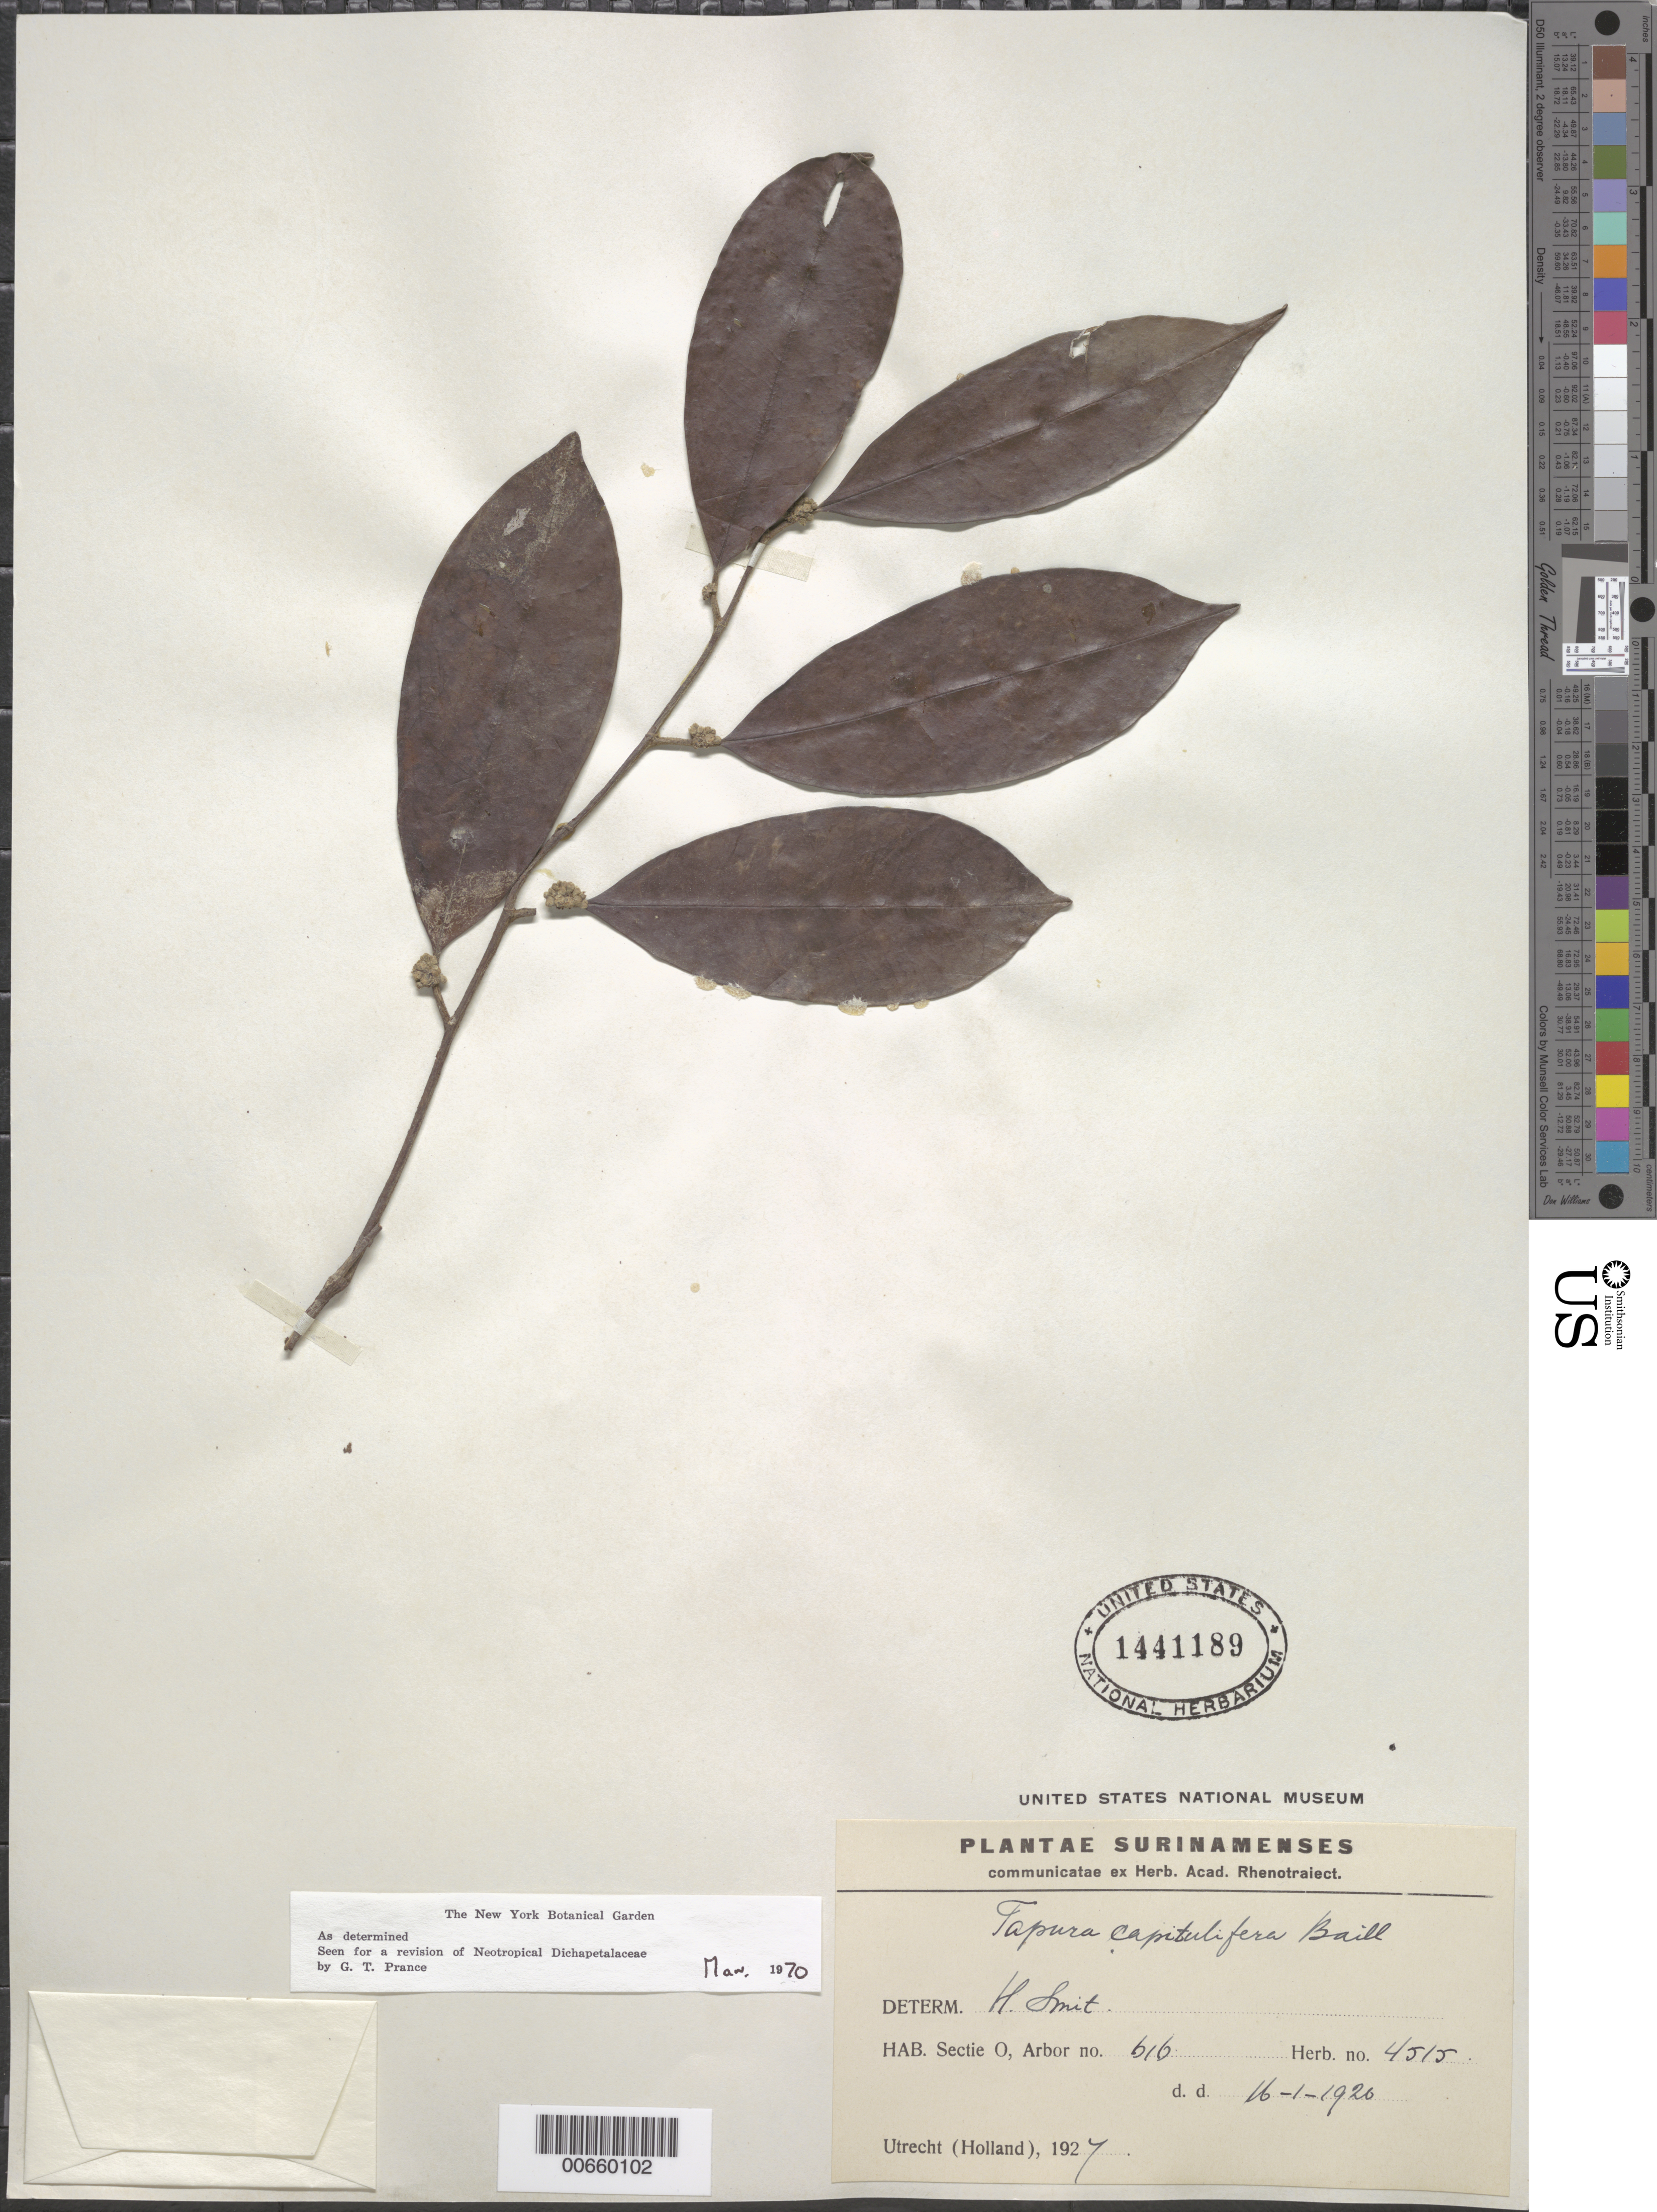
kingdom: Plantae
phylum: Tracheophyta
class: Magnoliopsida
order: Malpighiales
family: Dichapetalaceae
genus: Tapura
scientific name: Tapura capitulifera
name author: Baill.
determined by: Prance, G. T.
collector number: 4515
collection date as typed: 16-Jan-20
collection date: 1920-01-16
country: Suriname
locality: Sectie O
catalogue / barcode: US 1441189